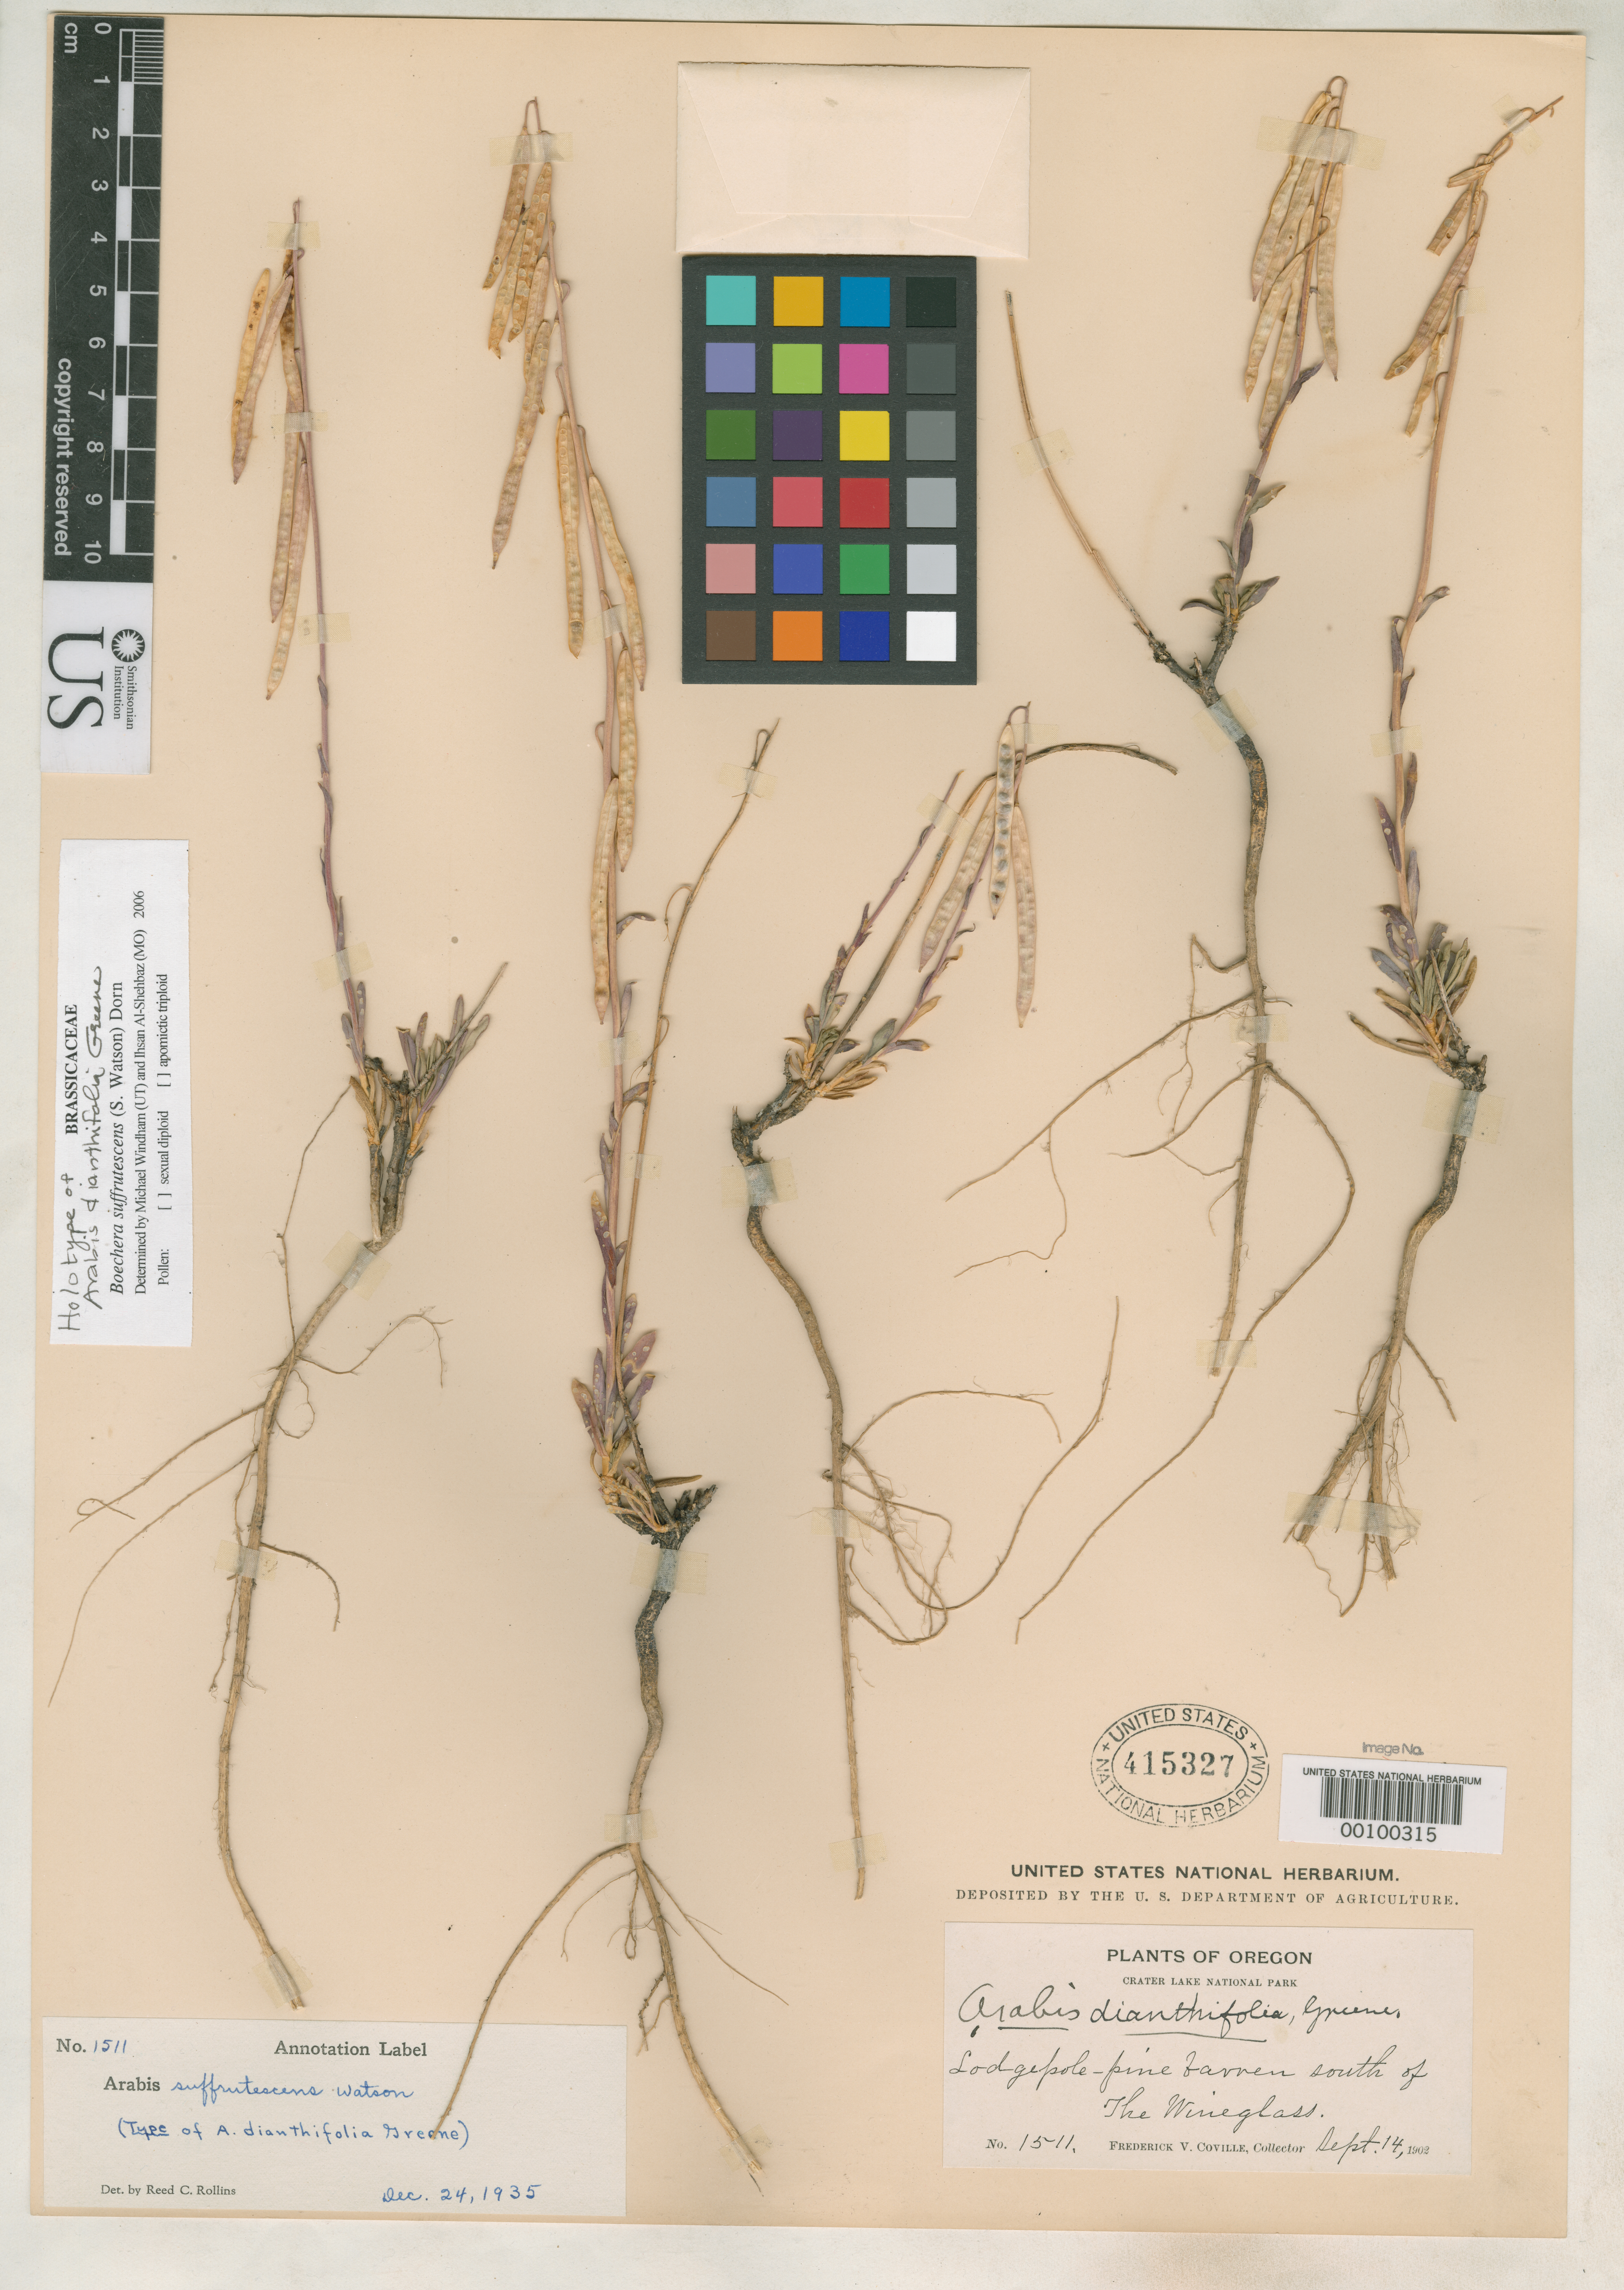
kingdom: Plantae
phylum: Tracheophyta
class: Magnoliopsida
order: Brassicales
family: Brassicaceae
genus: Arabis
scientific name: Arabis dianthifolia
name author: Greene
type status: Holotype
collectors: F. V. Coville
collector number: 1511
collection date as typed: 14 Sep 1902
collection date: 1902-09-14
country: United States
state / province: Oregon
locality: Crater Lake National Park.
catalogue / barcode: US 415327